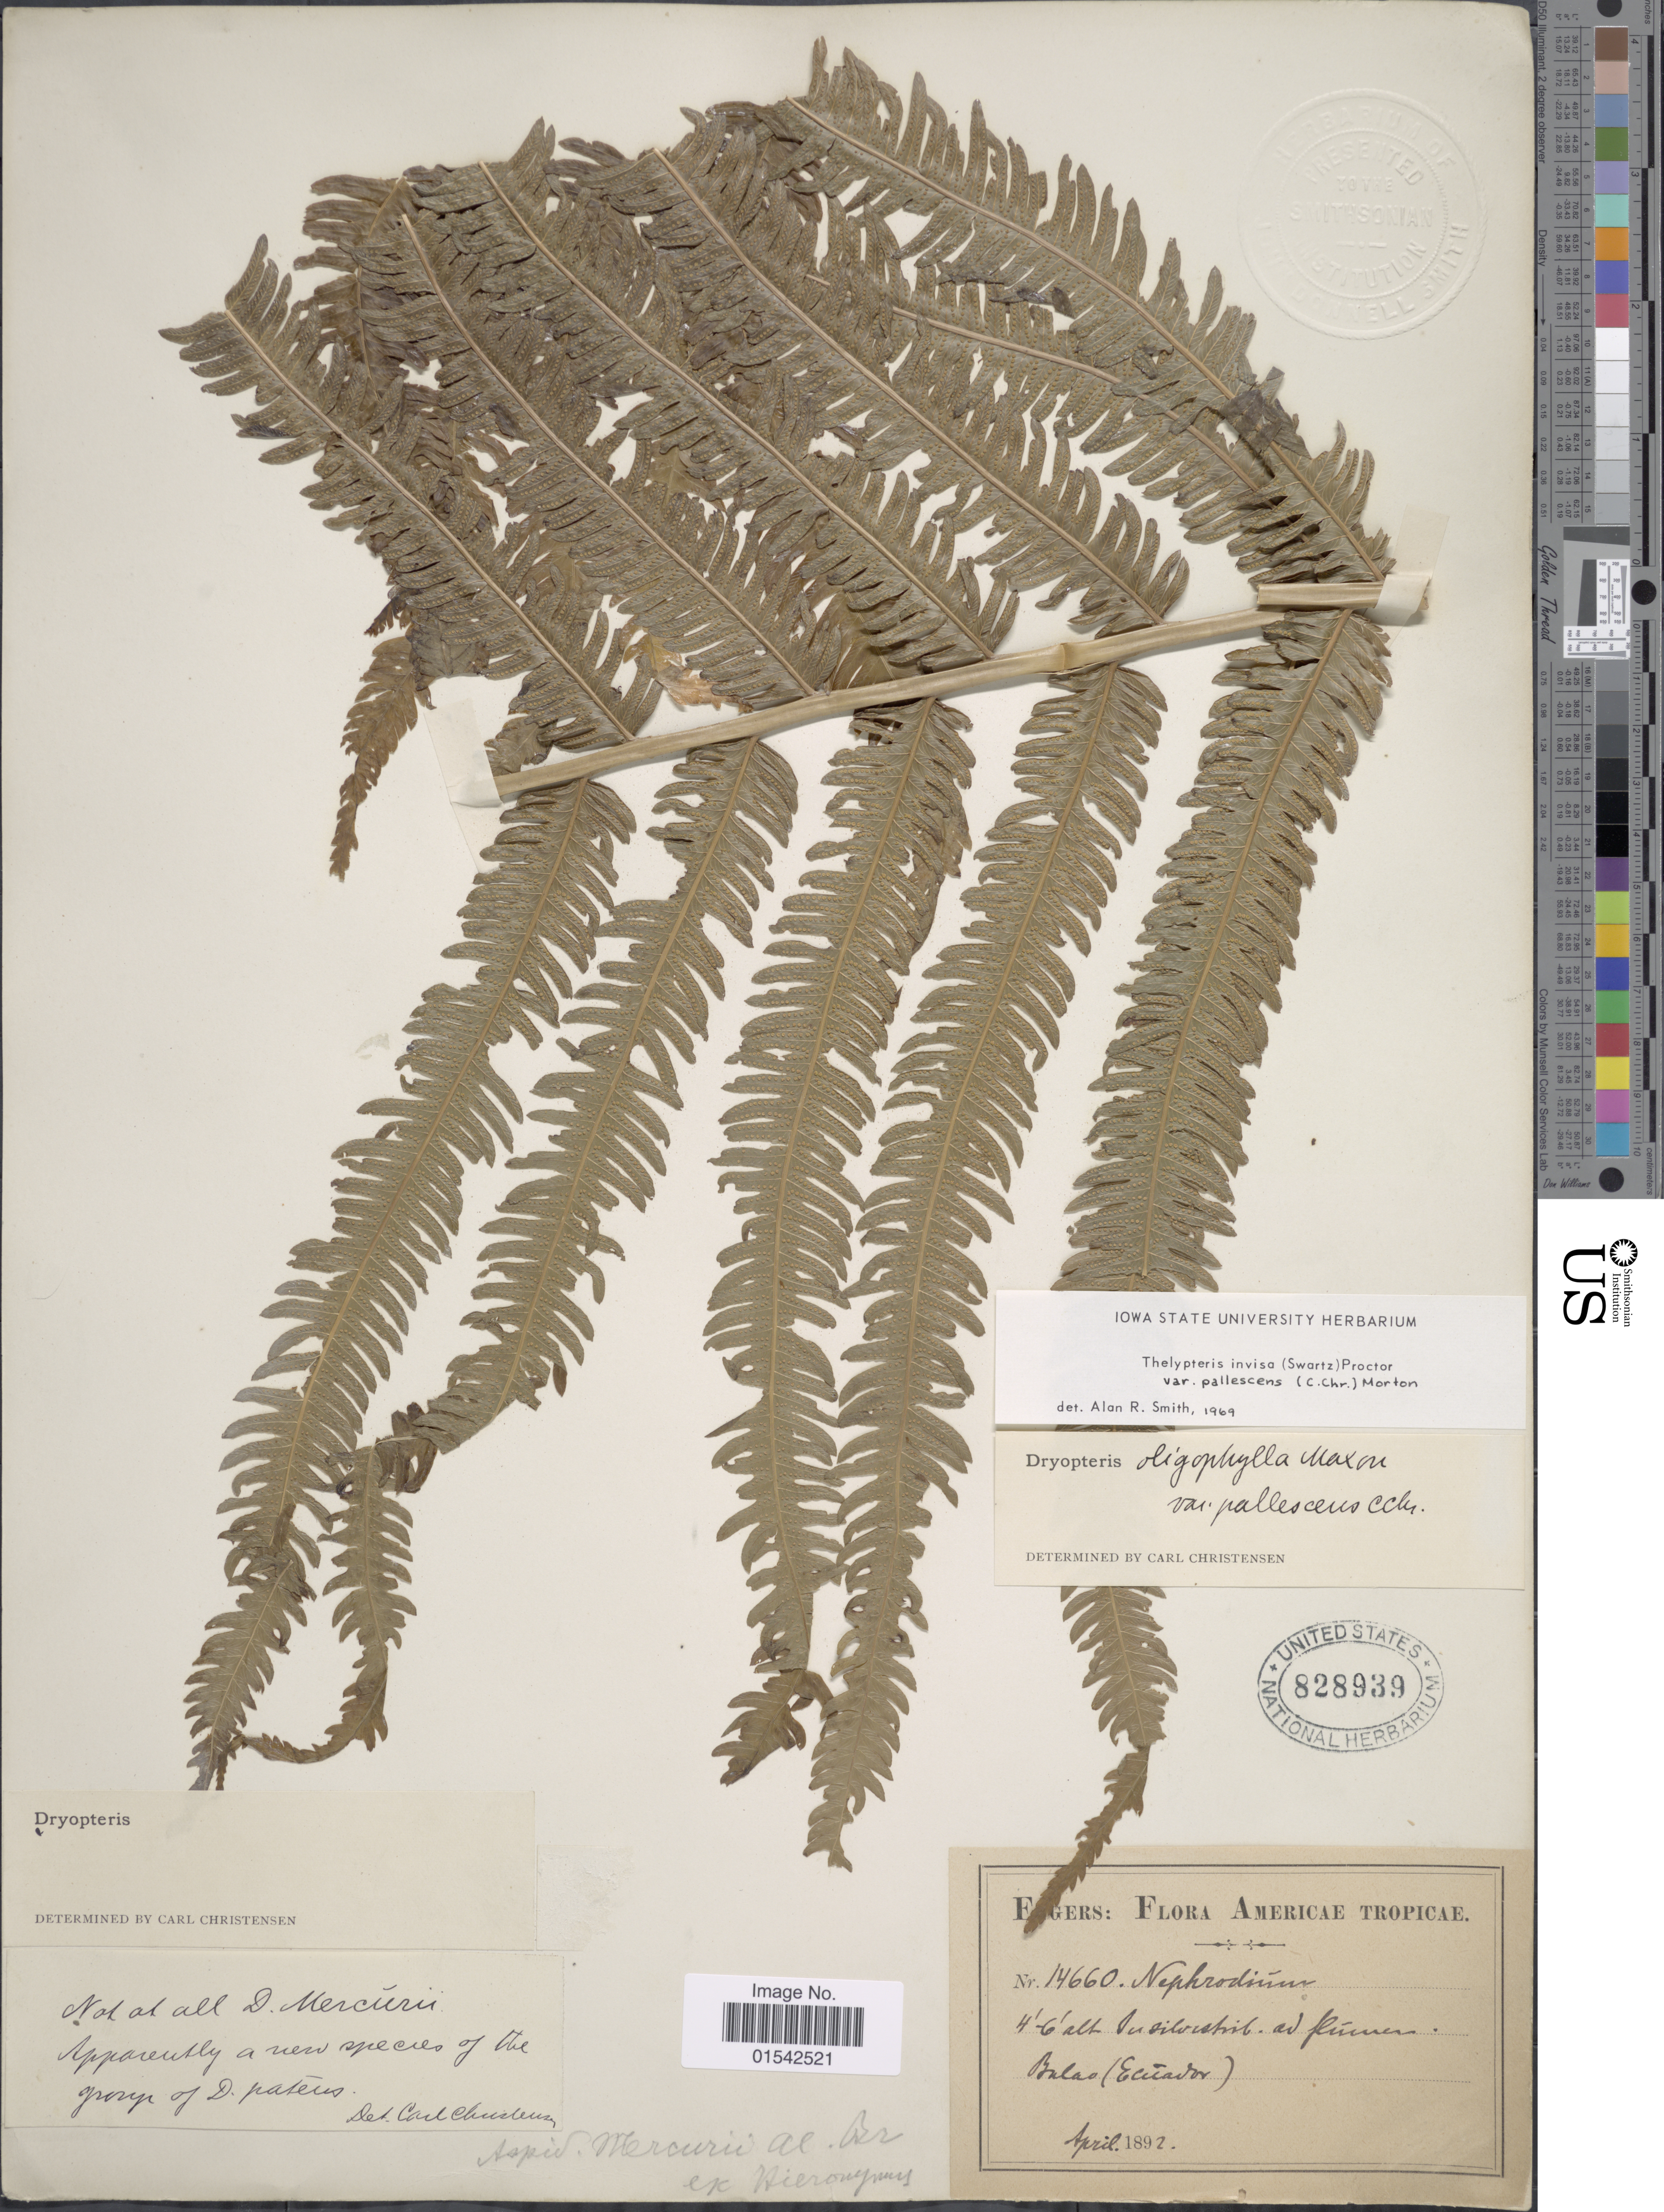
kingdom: Plantae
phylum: Tracheophyta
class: Polypodiopsida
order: Polypodiales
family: Thelypteridaceae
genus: Cyclosorus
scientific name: Cyclosorus grandis (A.R. Sm.) var. pallescens (C. Chr.) comb. ined.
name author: (A.R. Sm.)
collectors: -. Eggers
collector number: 14660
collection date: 1892-04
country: Ecuador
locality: Americae Tropicae. In silvestrib. ad flumen Balao.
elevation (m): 1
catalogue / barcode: US 828939